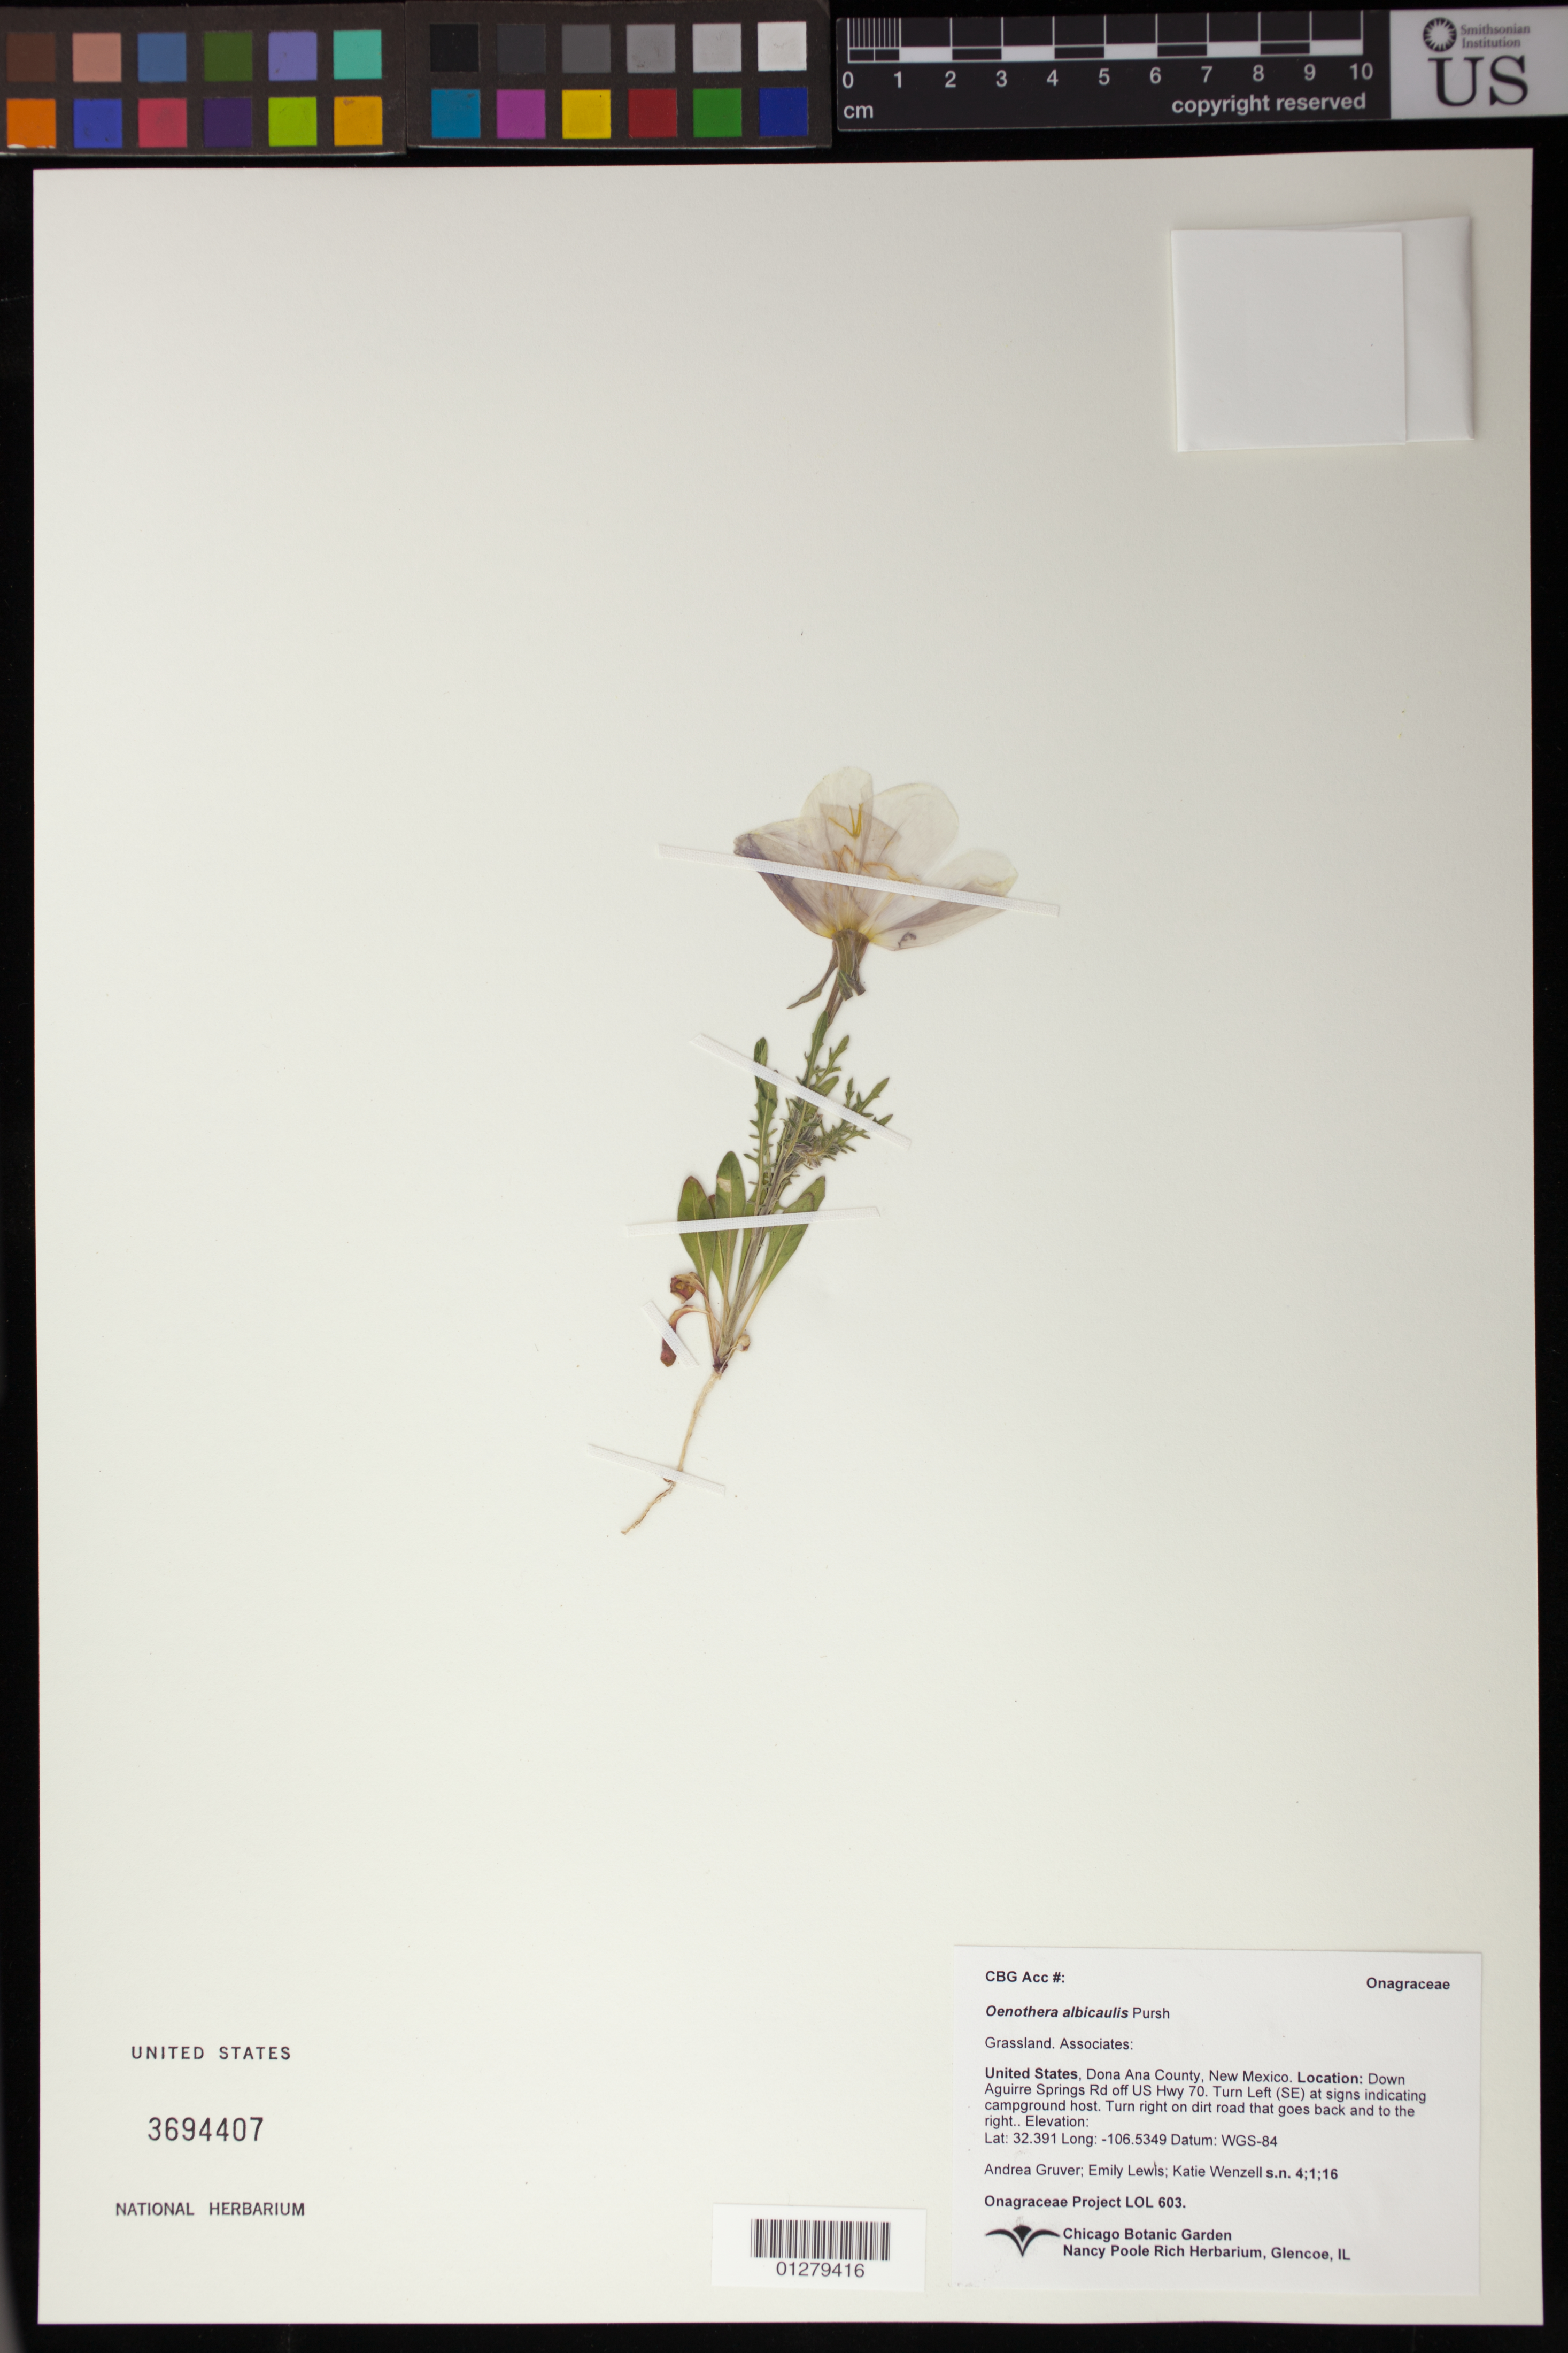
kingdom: Plantae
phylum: Tracheophyta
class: Magnoliopsida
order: Myrtales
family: Onagraceae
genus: Oenothera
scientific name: Oenothera albicaulis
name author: Pursh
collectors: A. Gruver, E. Lewis & K. Wenzell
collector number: LOL 603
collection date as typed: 4/1/16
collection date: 2016-04-01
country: United States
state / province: New Mexico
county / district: Dona Ana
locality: Down Aguirre Springs Rd off US Hwy 70, turn left (SE) at signs indicating campground host, turn right on dirt road that goes back and to the right.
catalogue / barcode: US 3694407